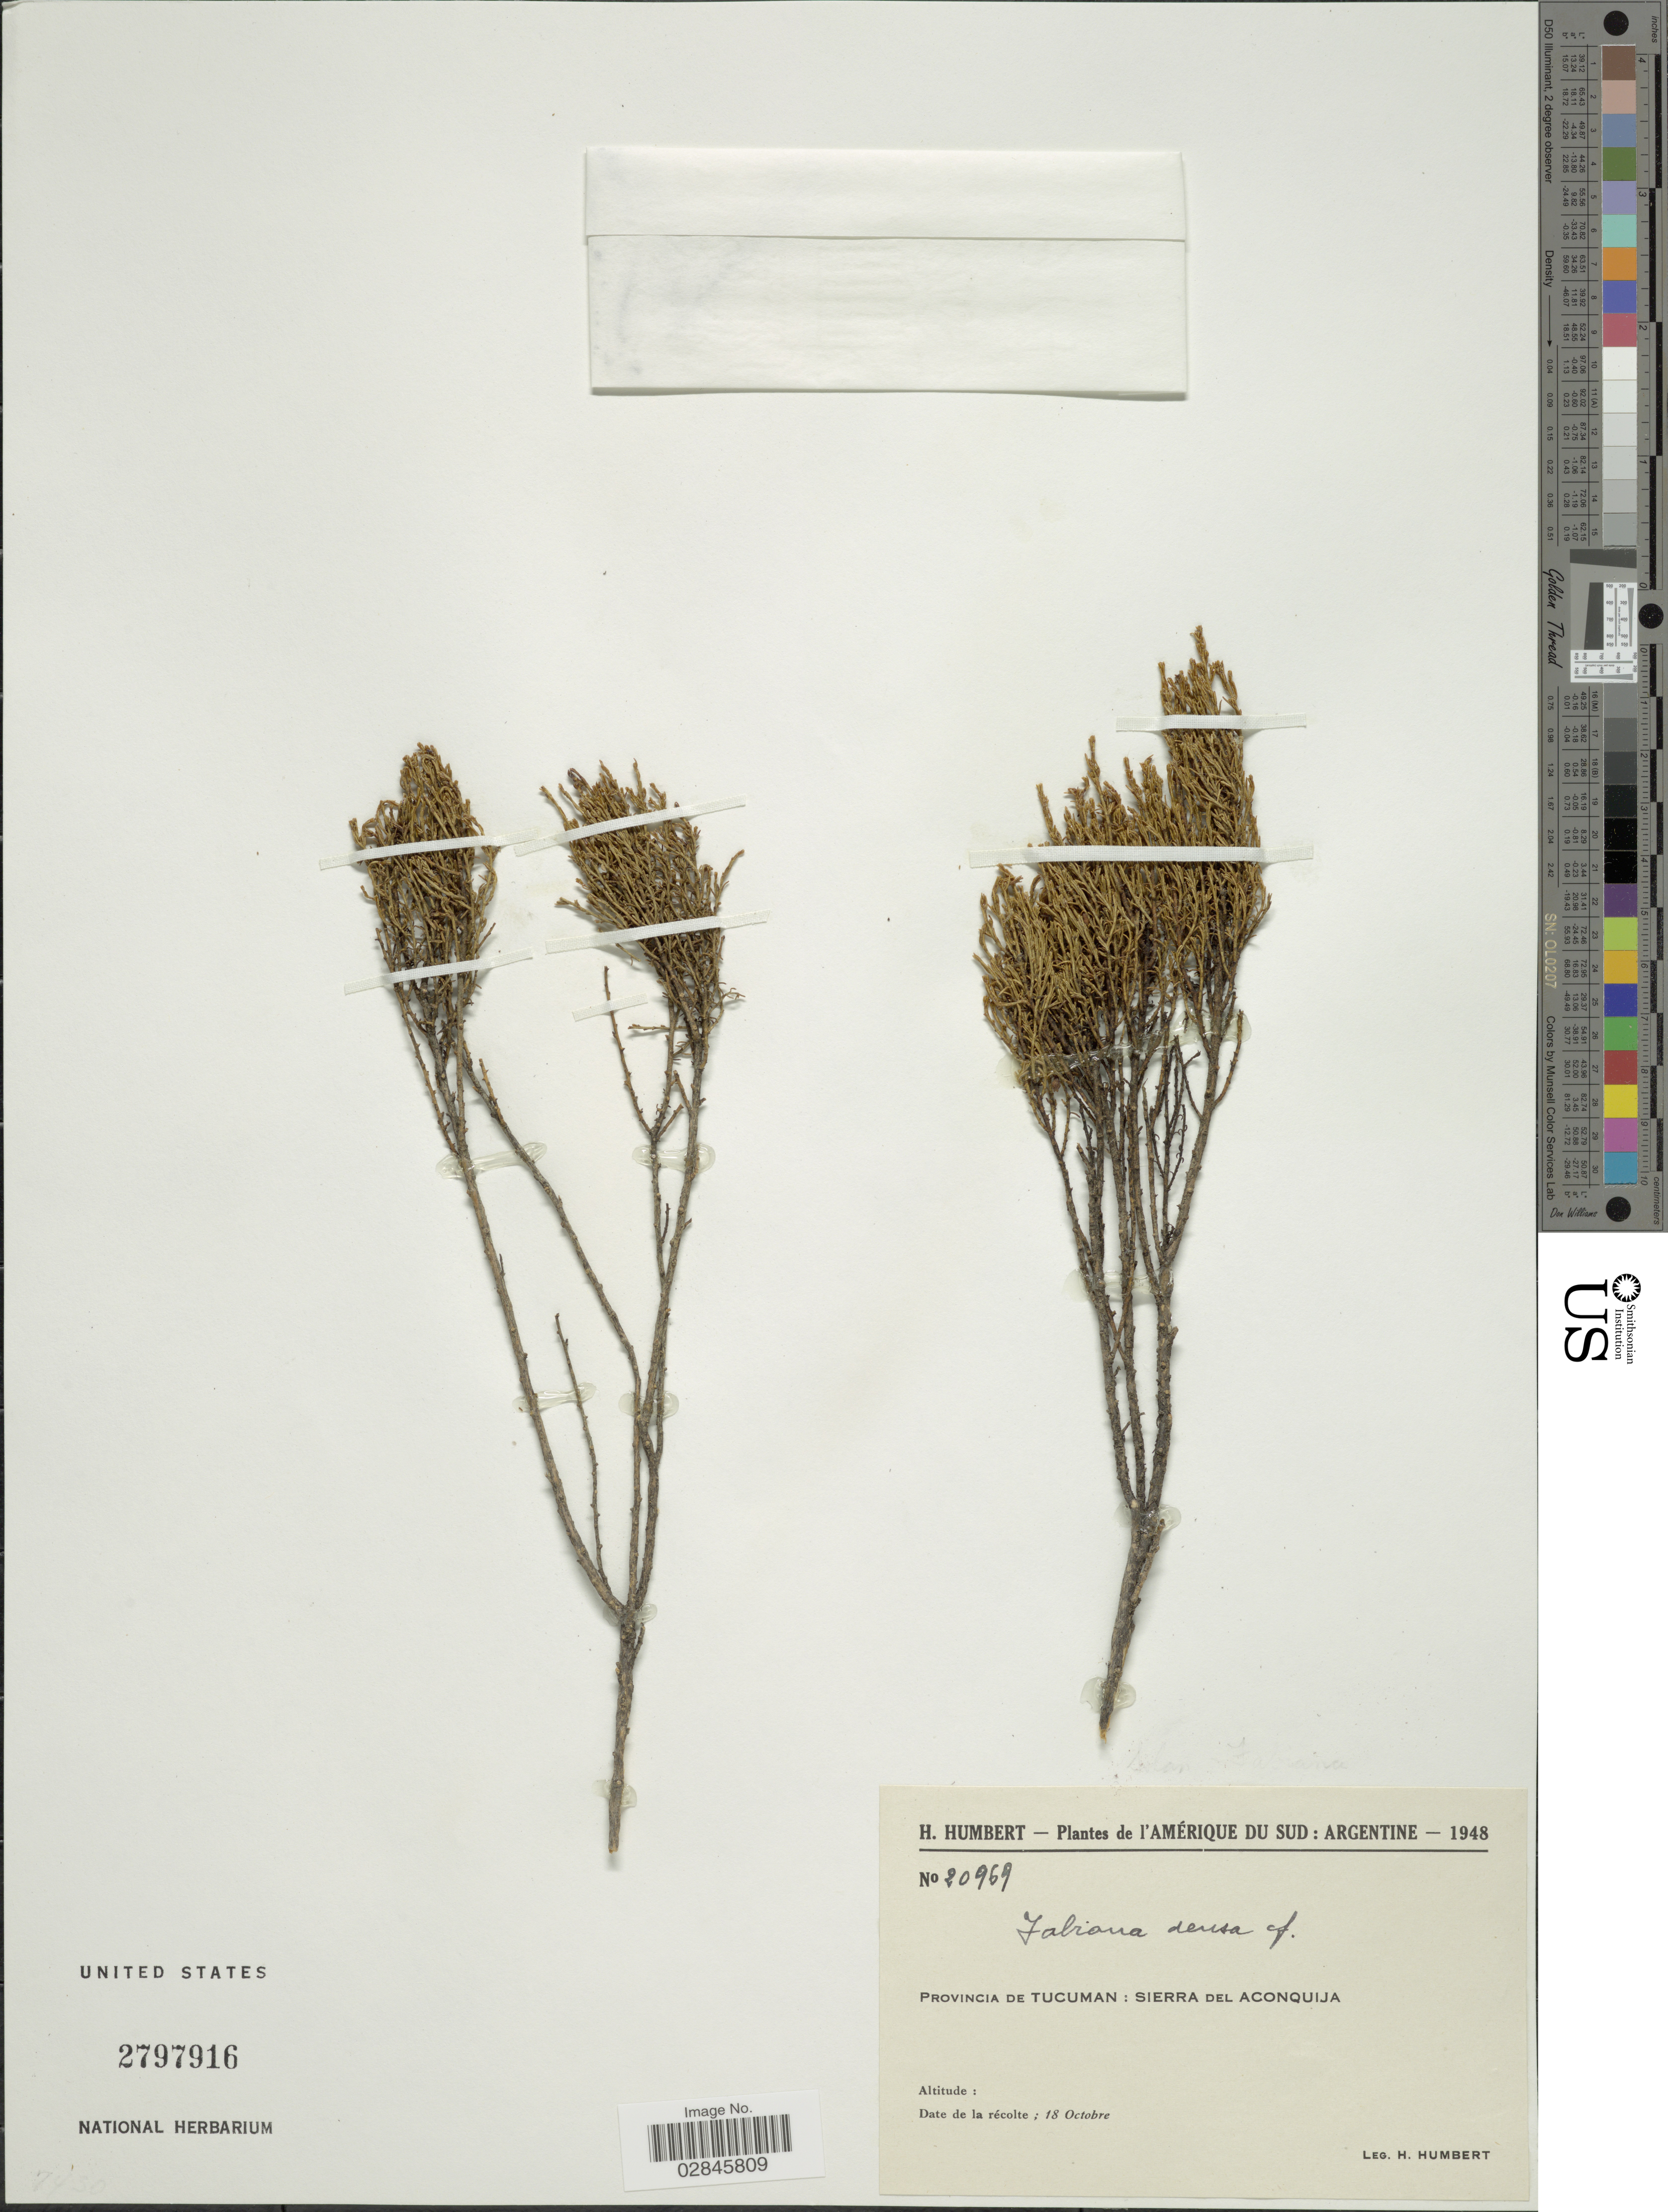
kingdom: Plantae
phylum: Tracheophyta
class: Magnoliopsida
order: Solanales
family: Solanaceae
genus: Fabiana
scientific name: Fabiana densa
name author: Remy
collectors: H. Humbert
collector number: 20969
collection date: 1948-10-18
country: Argentina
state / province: Tucuman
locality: Sierra del Aconquija.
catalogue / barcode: US 2797916